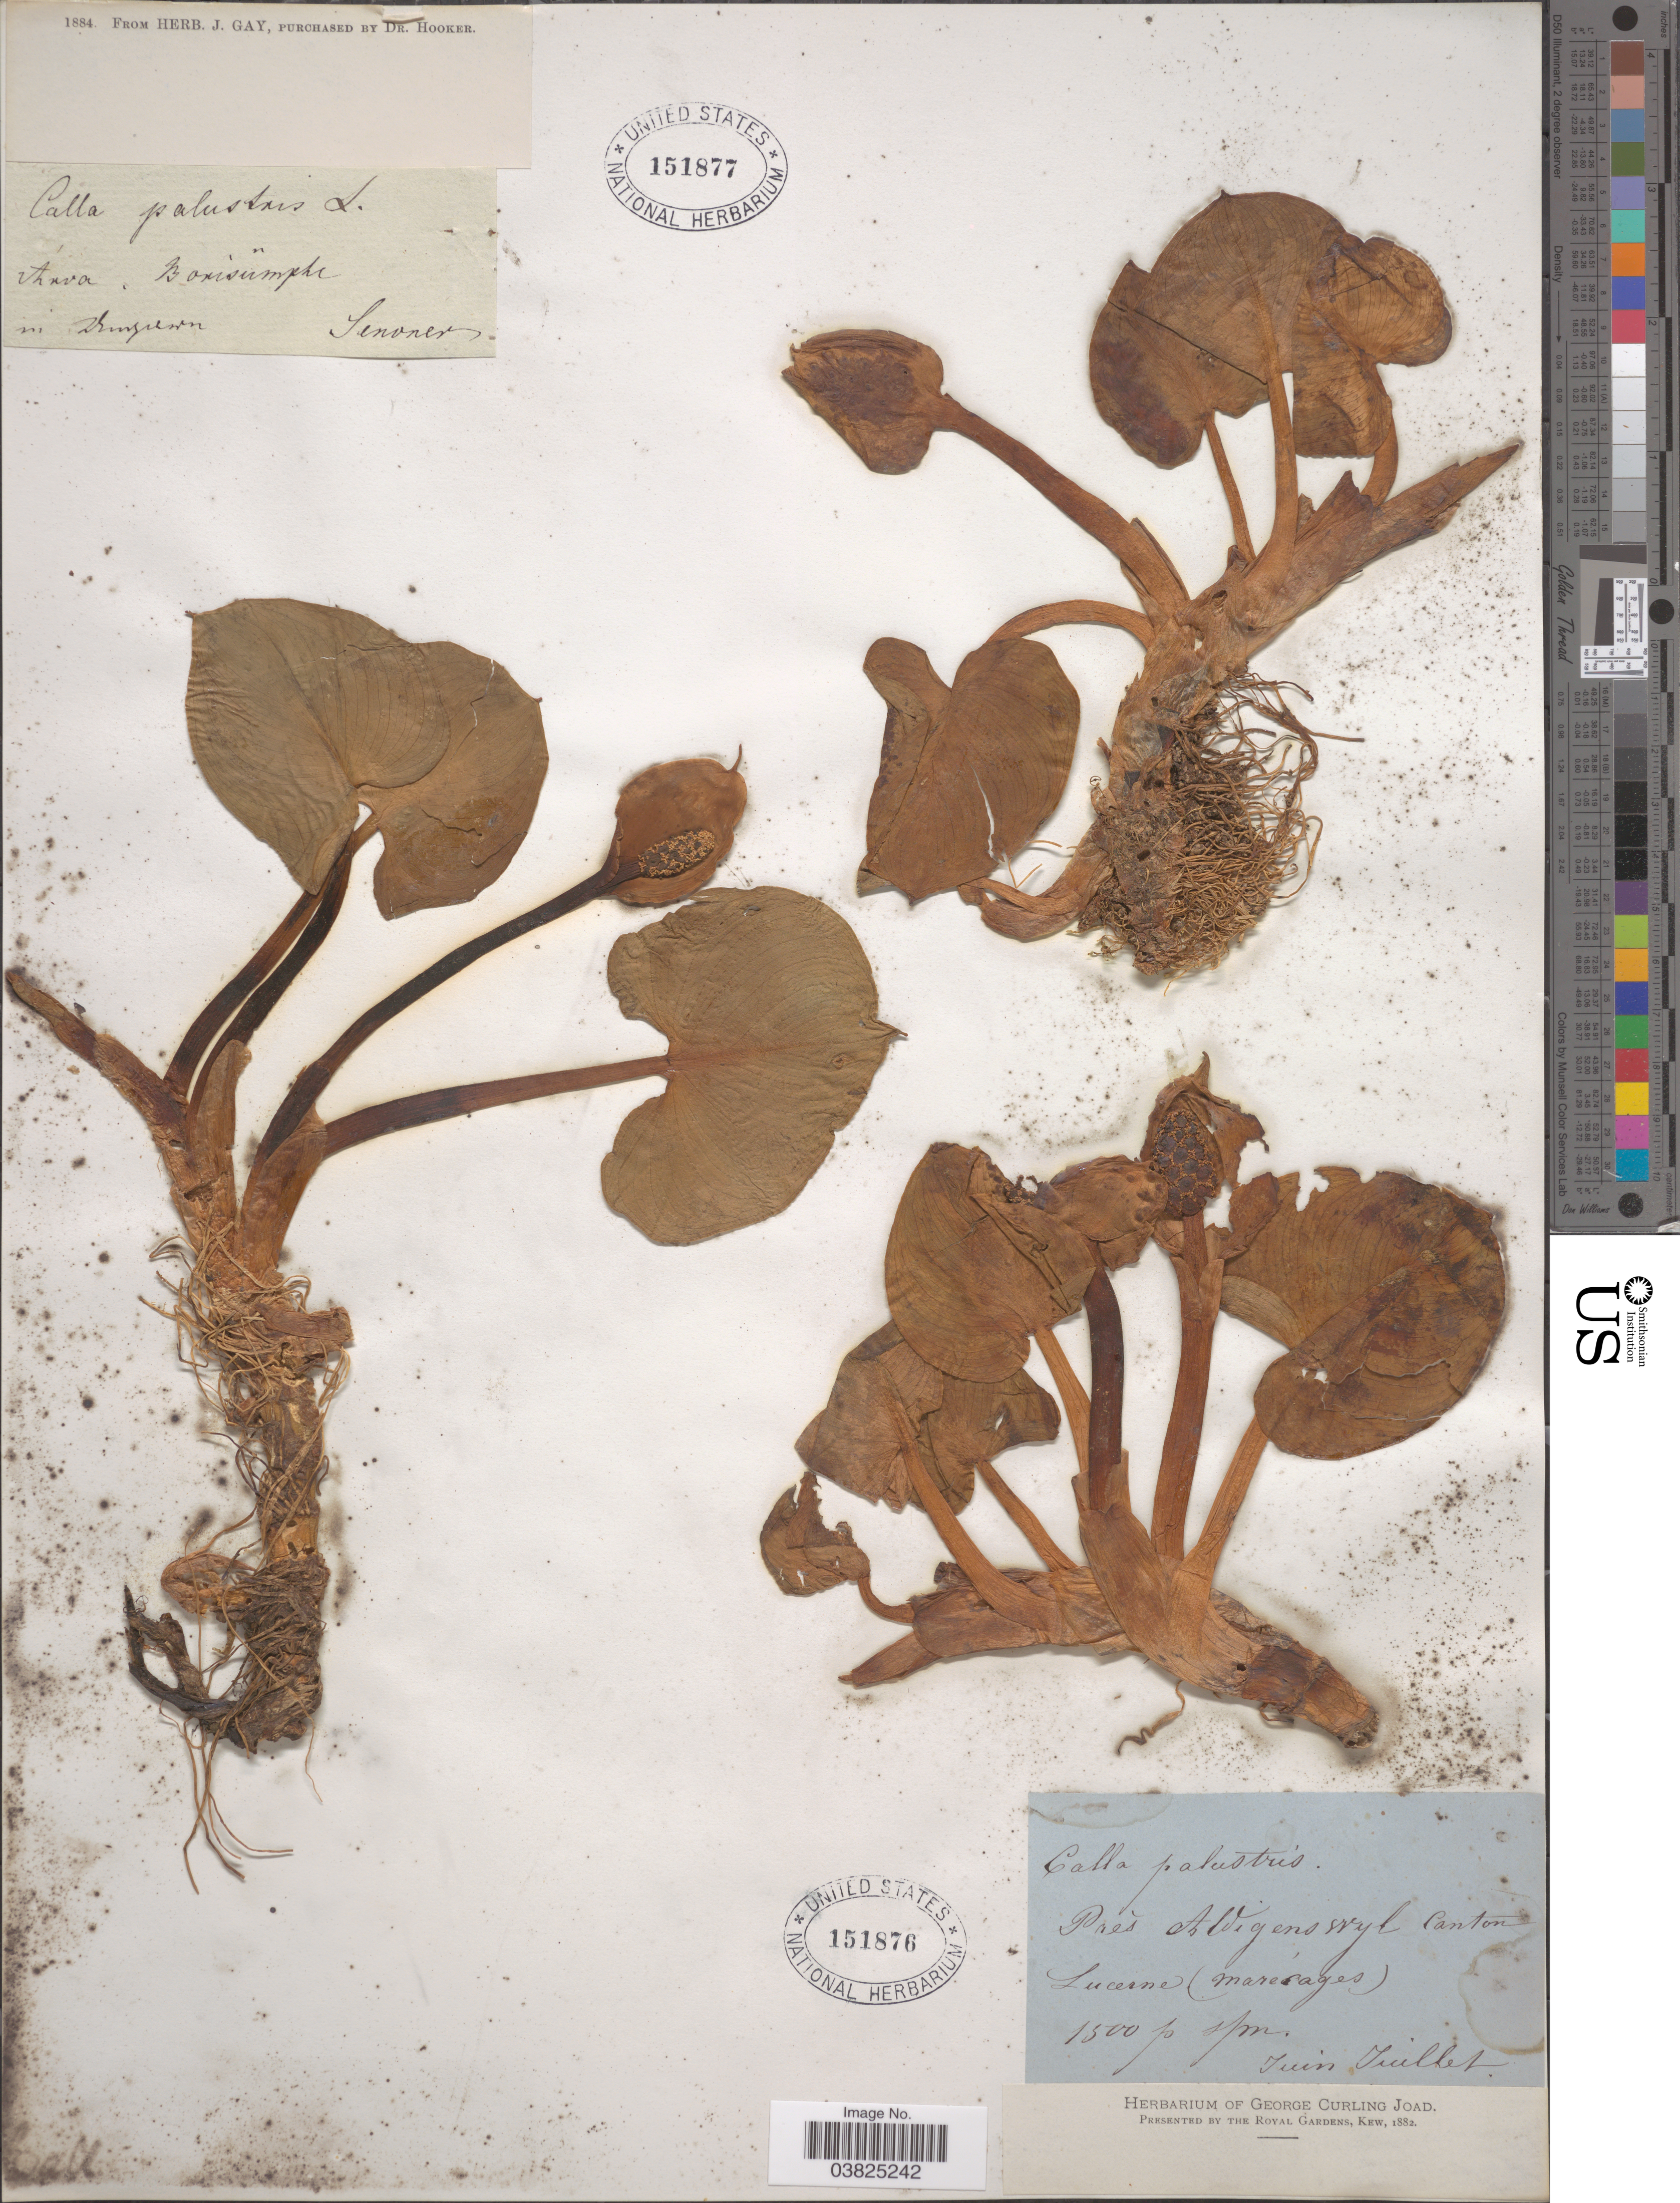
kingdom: Plantae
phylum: Tracheophyta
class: Liliopsida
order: Alismatales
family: Araceae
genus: Calla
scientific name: Calla palustris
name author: L.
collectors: Senoner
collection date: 1884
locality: Arva. Barisũmphe in Dungrensen. [interpreted]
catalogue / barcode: US 151877